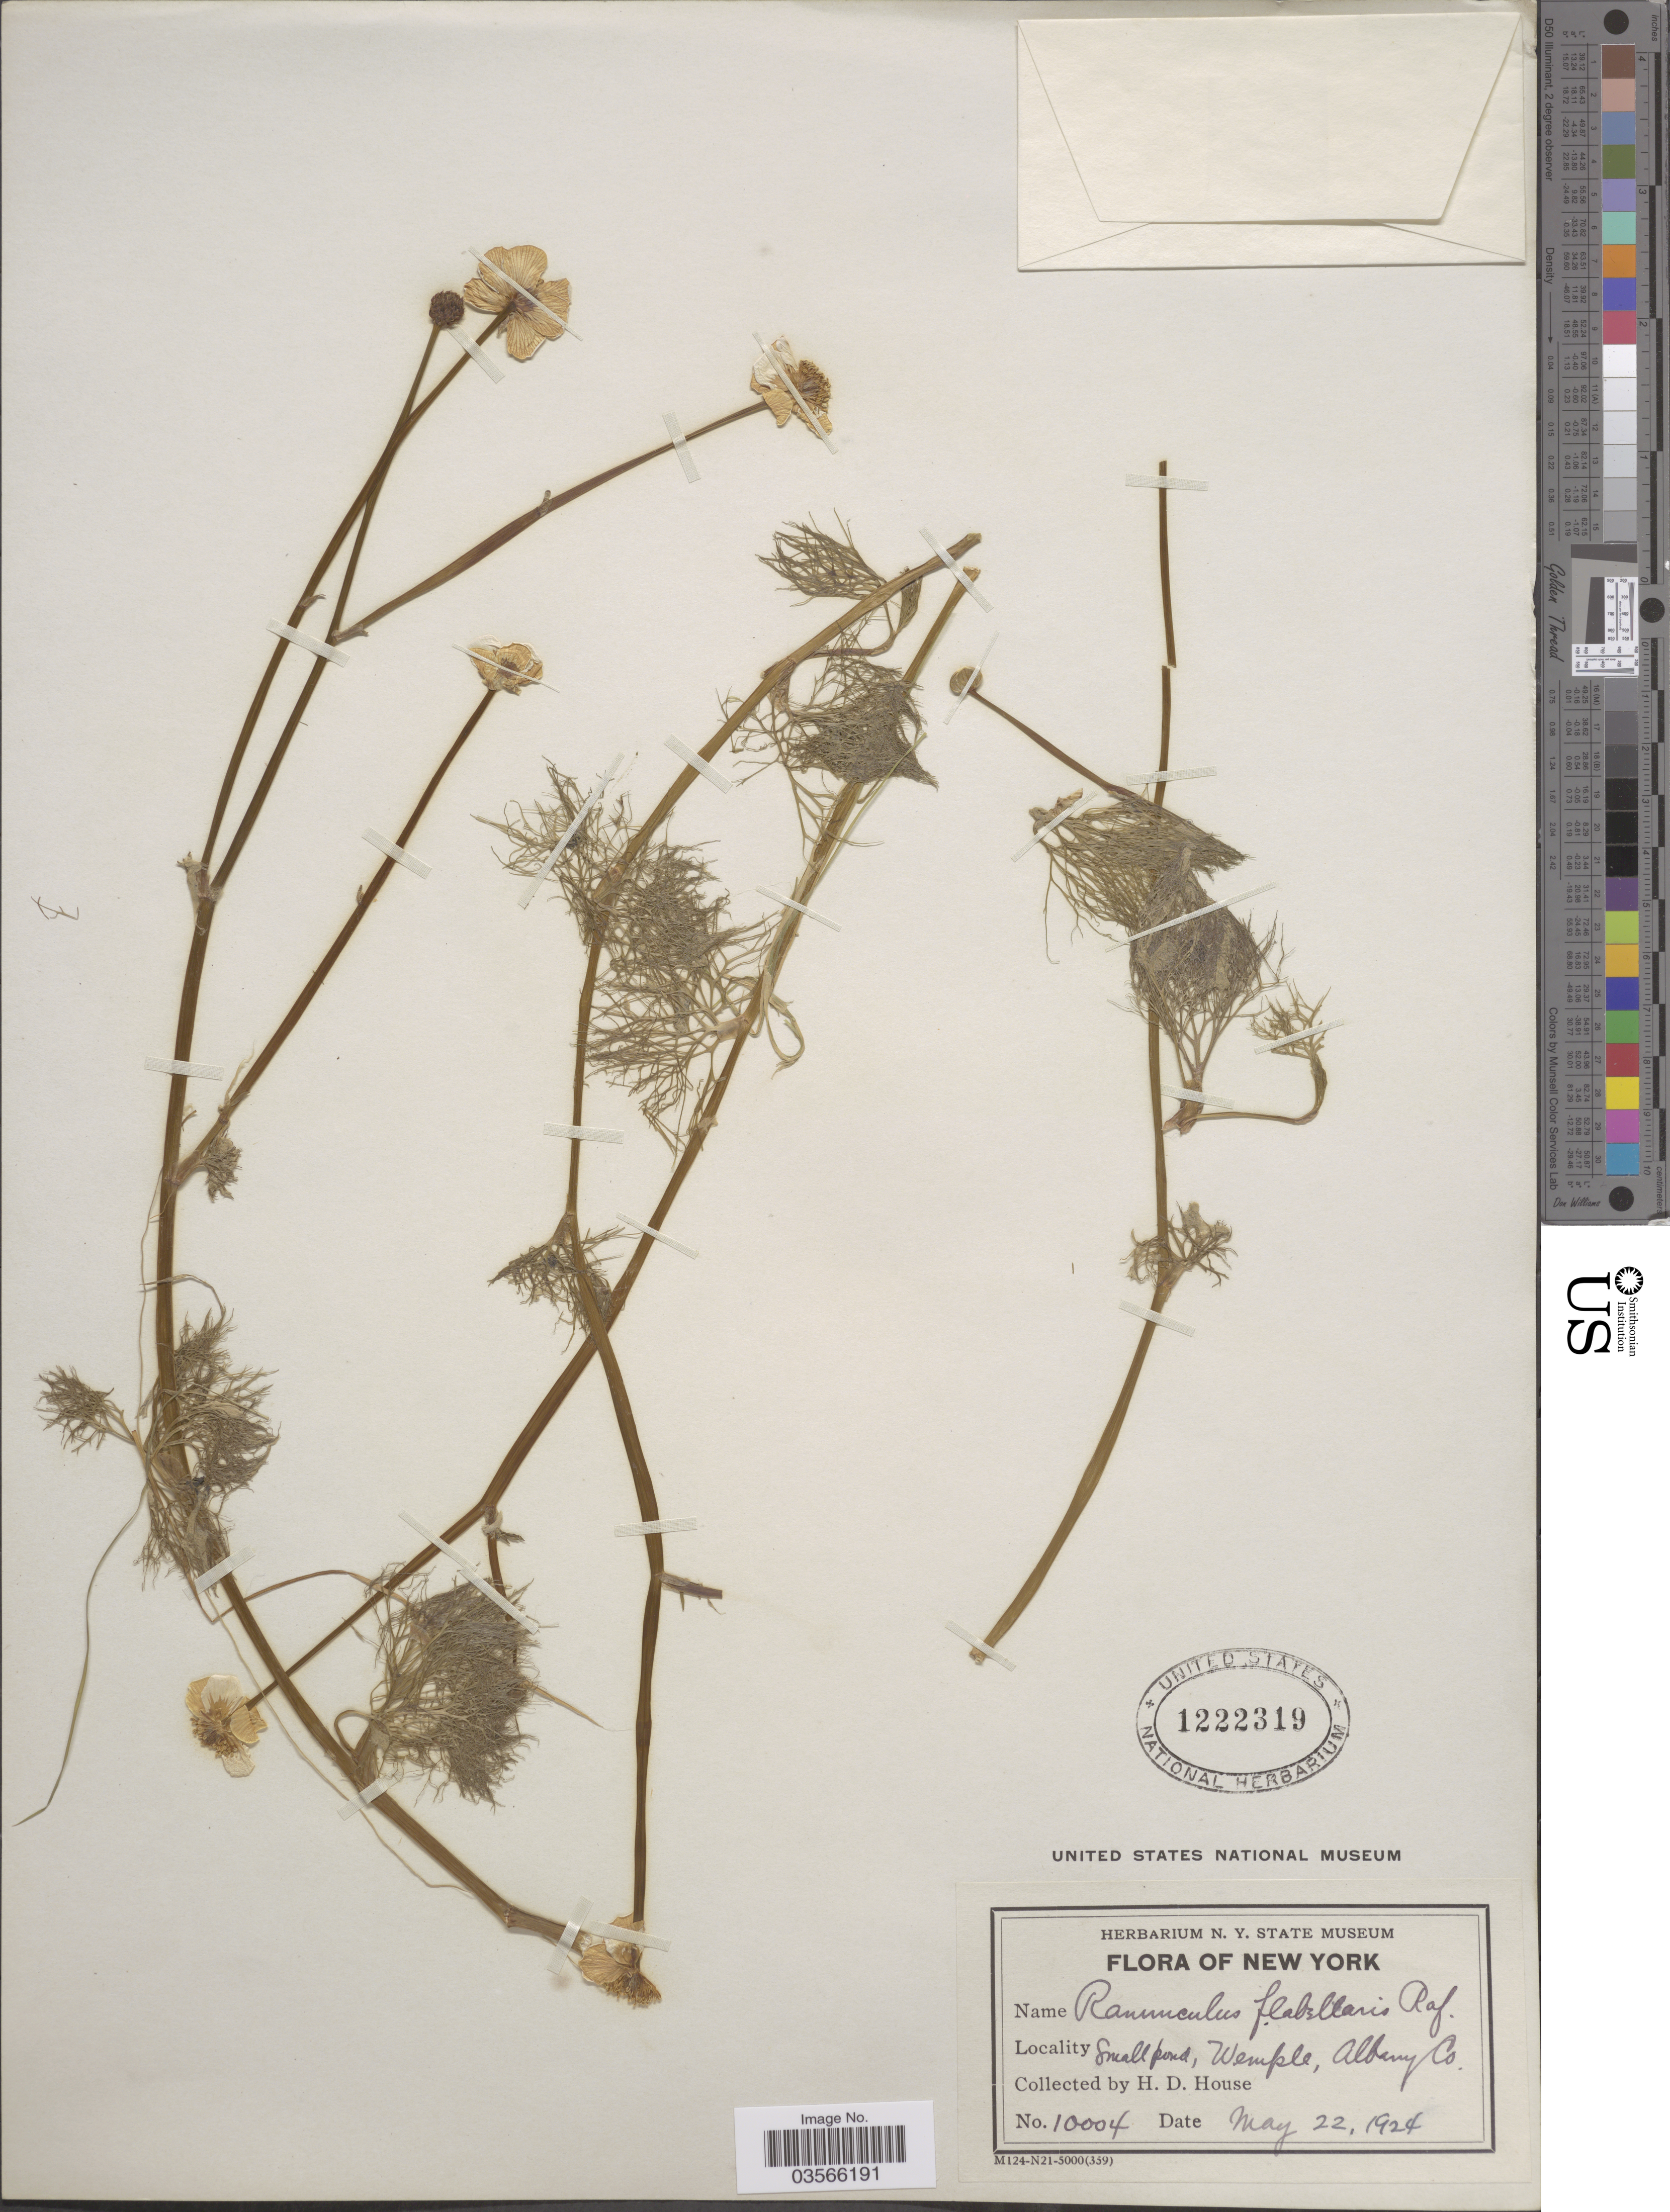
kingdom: Plantae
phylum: Tracheophyta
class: Magnoliopsida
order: Ranunculales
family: Ranunculaceae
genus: Ranunculus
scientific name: Ranunculus flabellaris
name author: Raf.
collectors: H. D. House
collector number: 10004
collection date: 1924-05-22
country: United States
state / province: New York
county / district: Albany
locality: Small pond, Wemple, Albany Co.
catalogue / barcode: US 122319